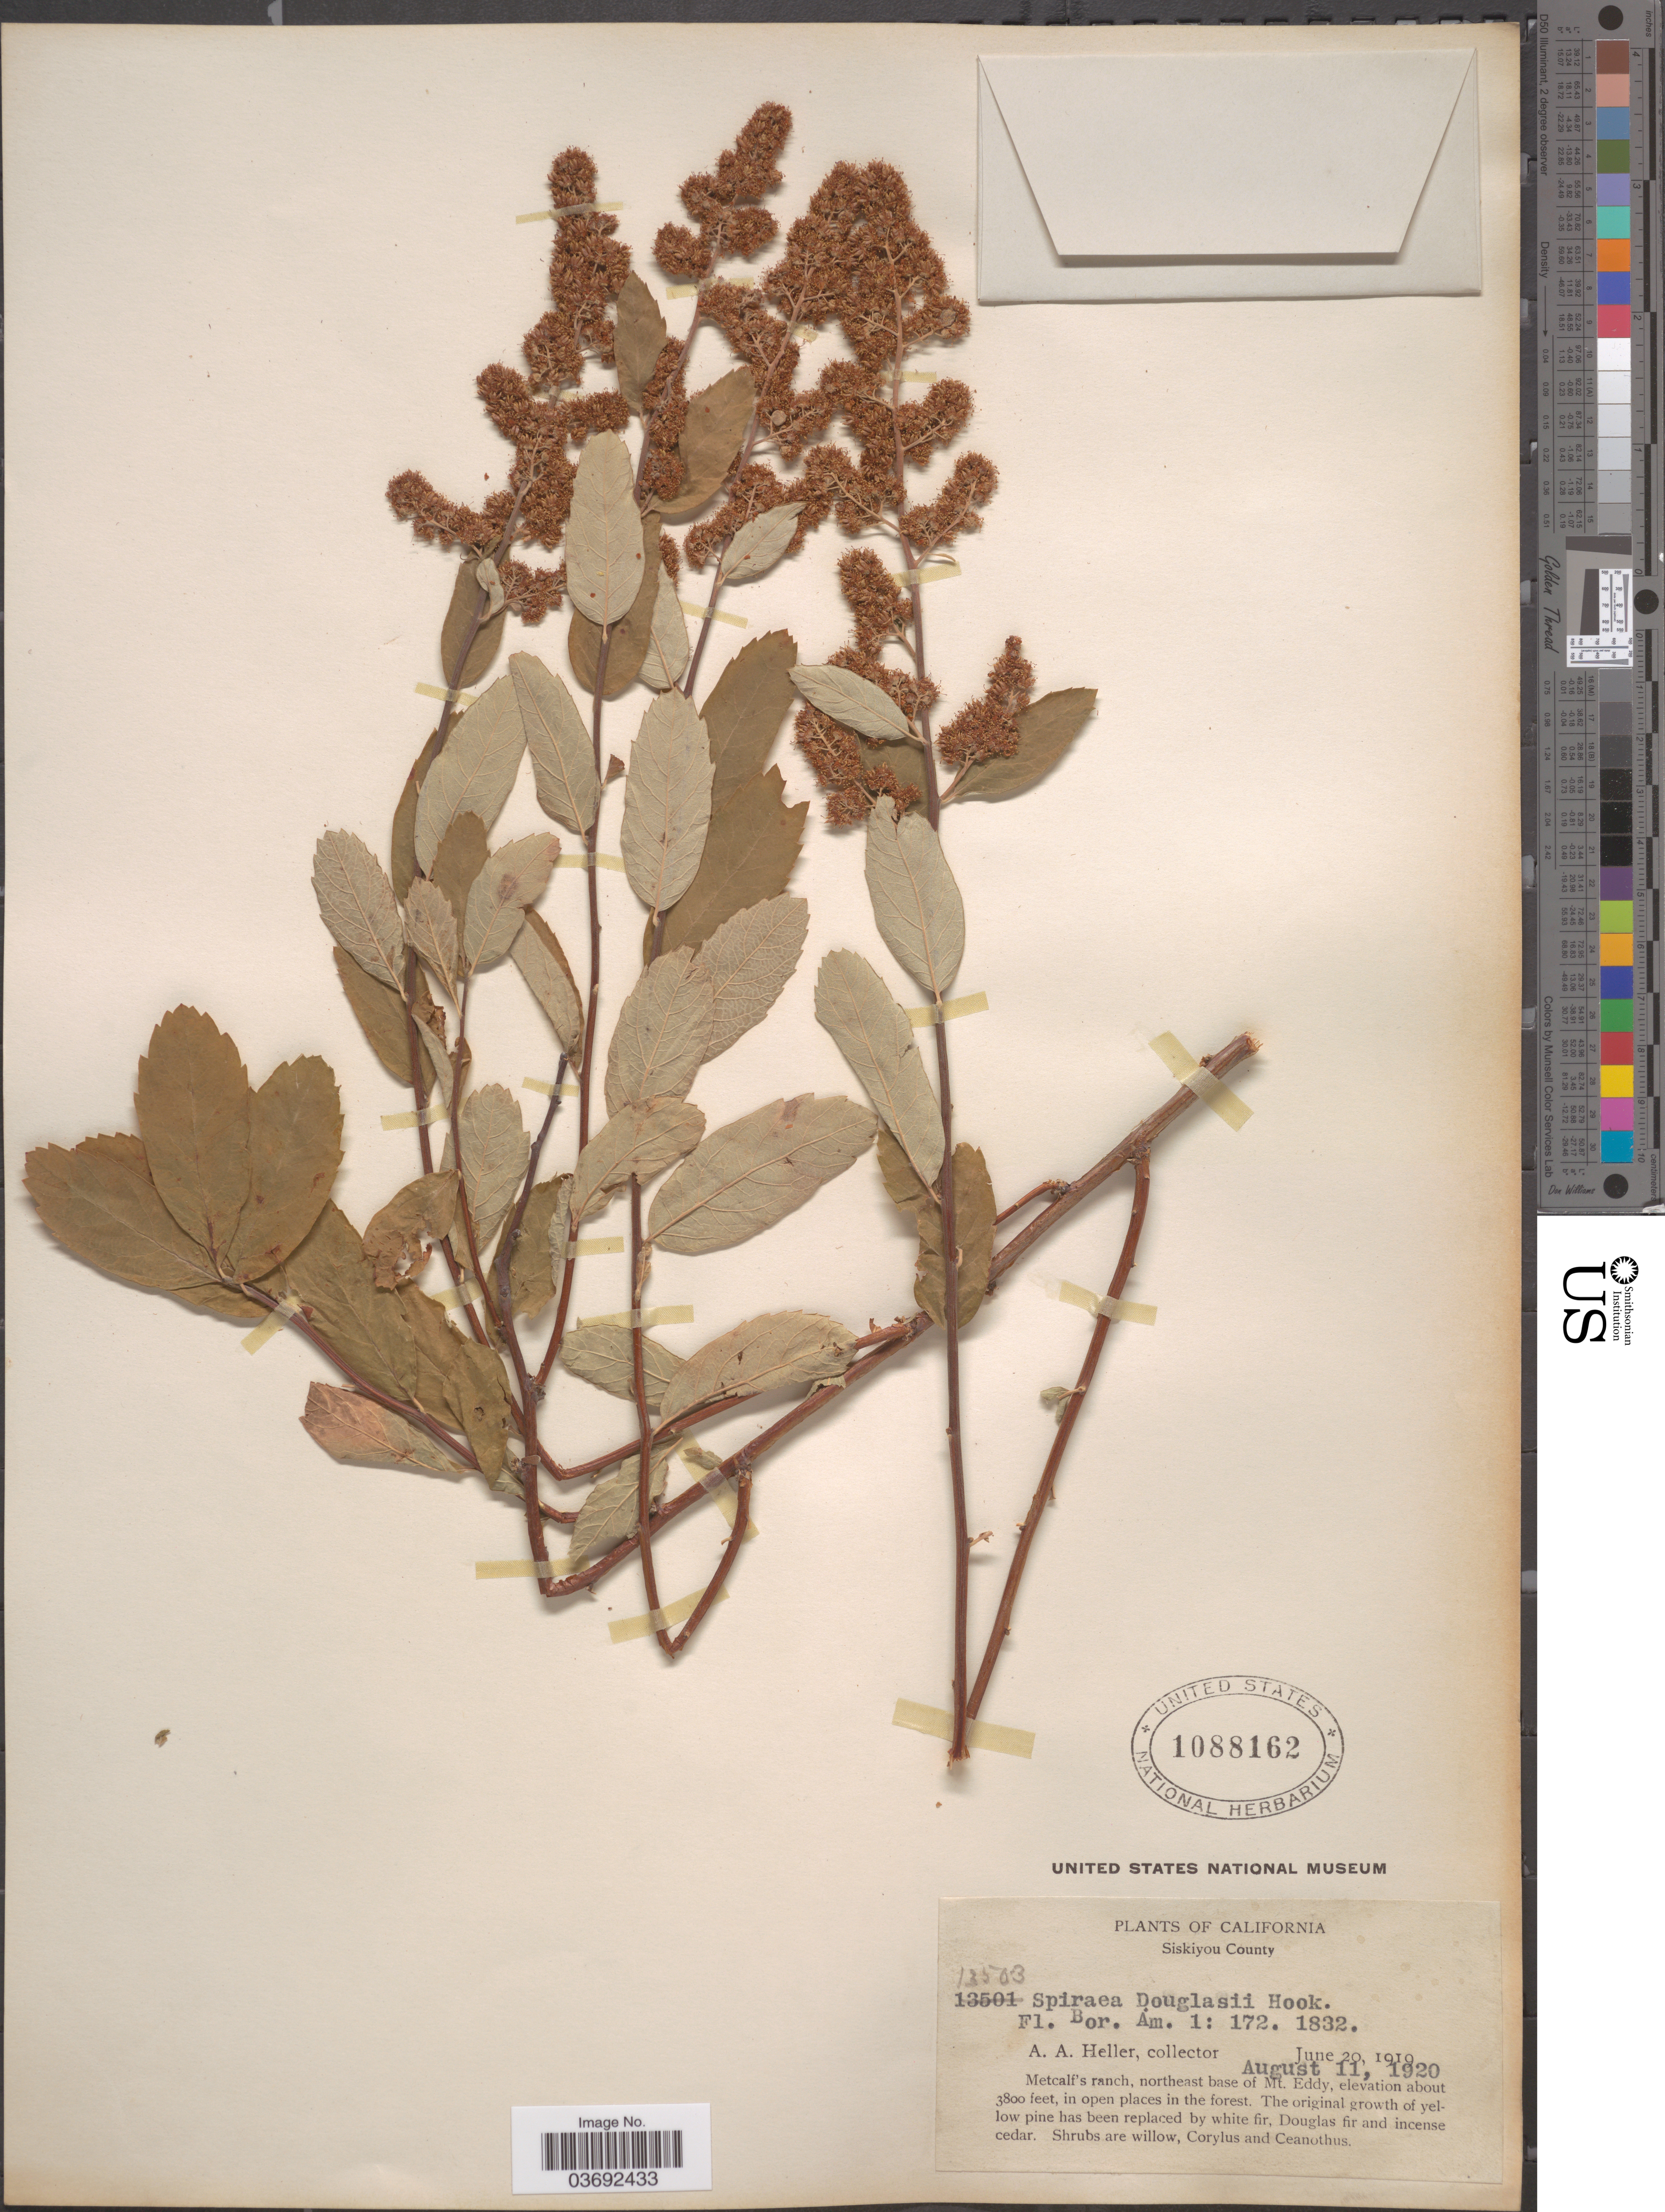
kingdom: Plantae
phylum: Tracheophyta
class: Magnoliopsida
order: Rosales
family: Rosaceae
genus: Spiraea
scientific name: Spiraea douglasii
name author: Hook.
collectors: A. A. Heller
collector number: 13503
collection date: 1920-08-11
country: United States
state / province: California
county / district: Siskiyou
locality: Siskiyou County. Metcalf's ranch, northeast base of Mt. Eddy.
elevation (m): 1158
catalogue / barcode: US 1088162